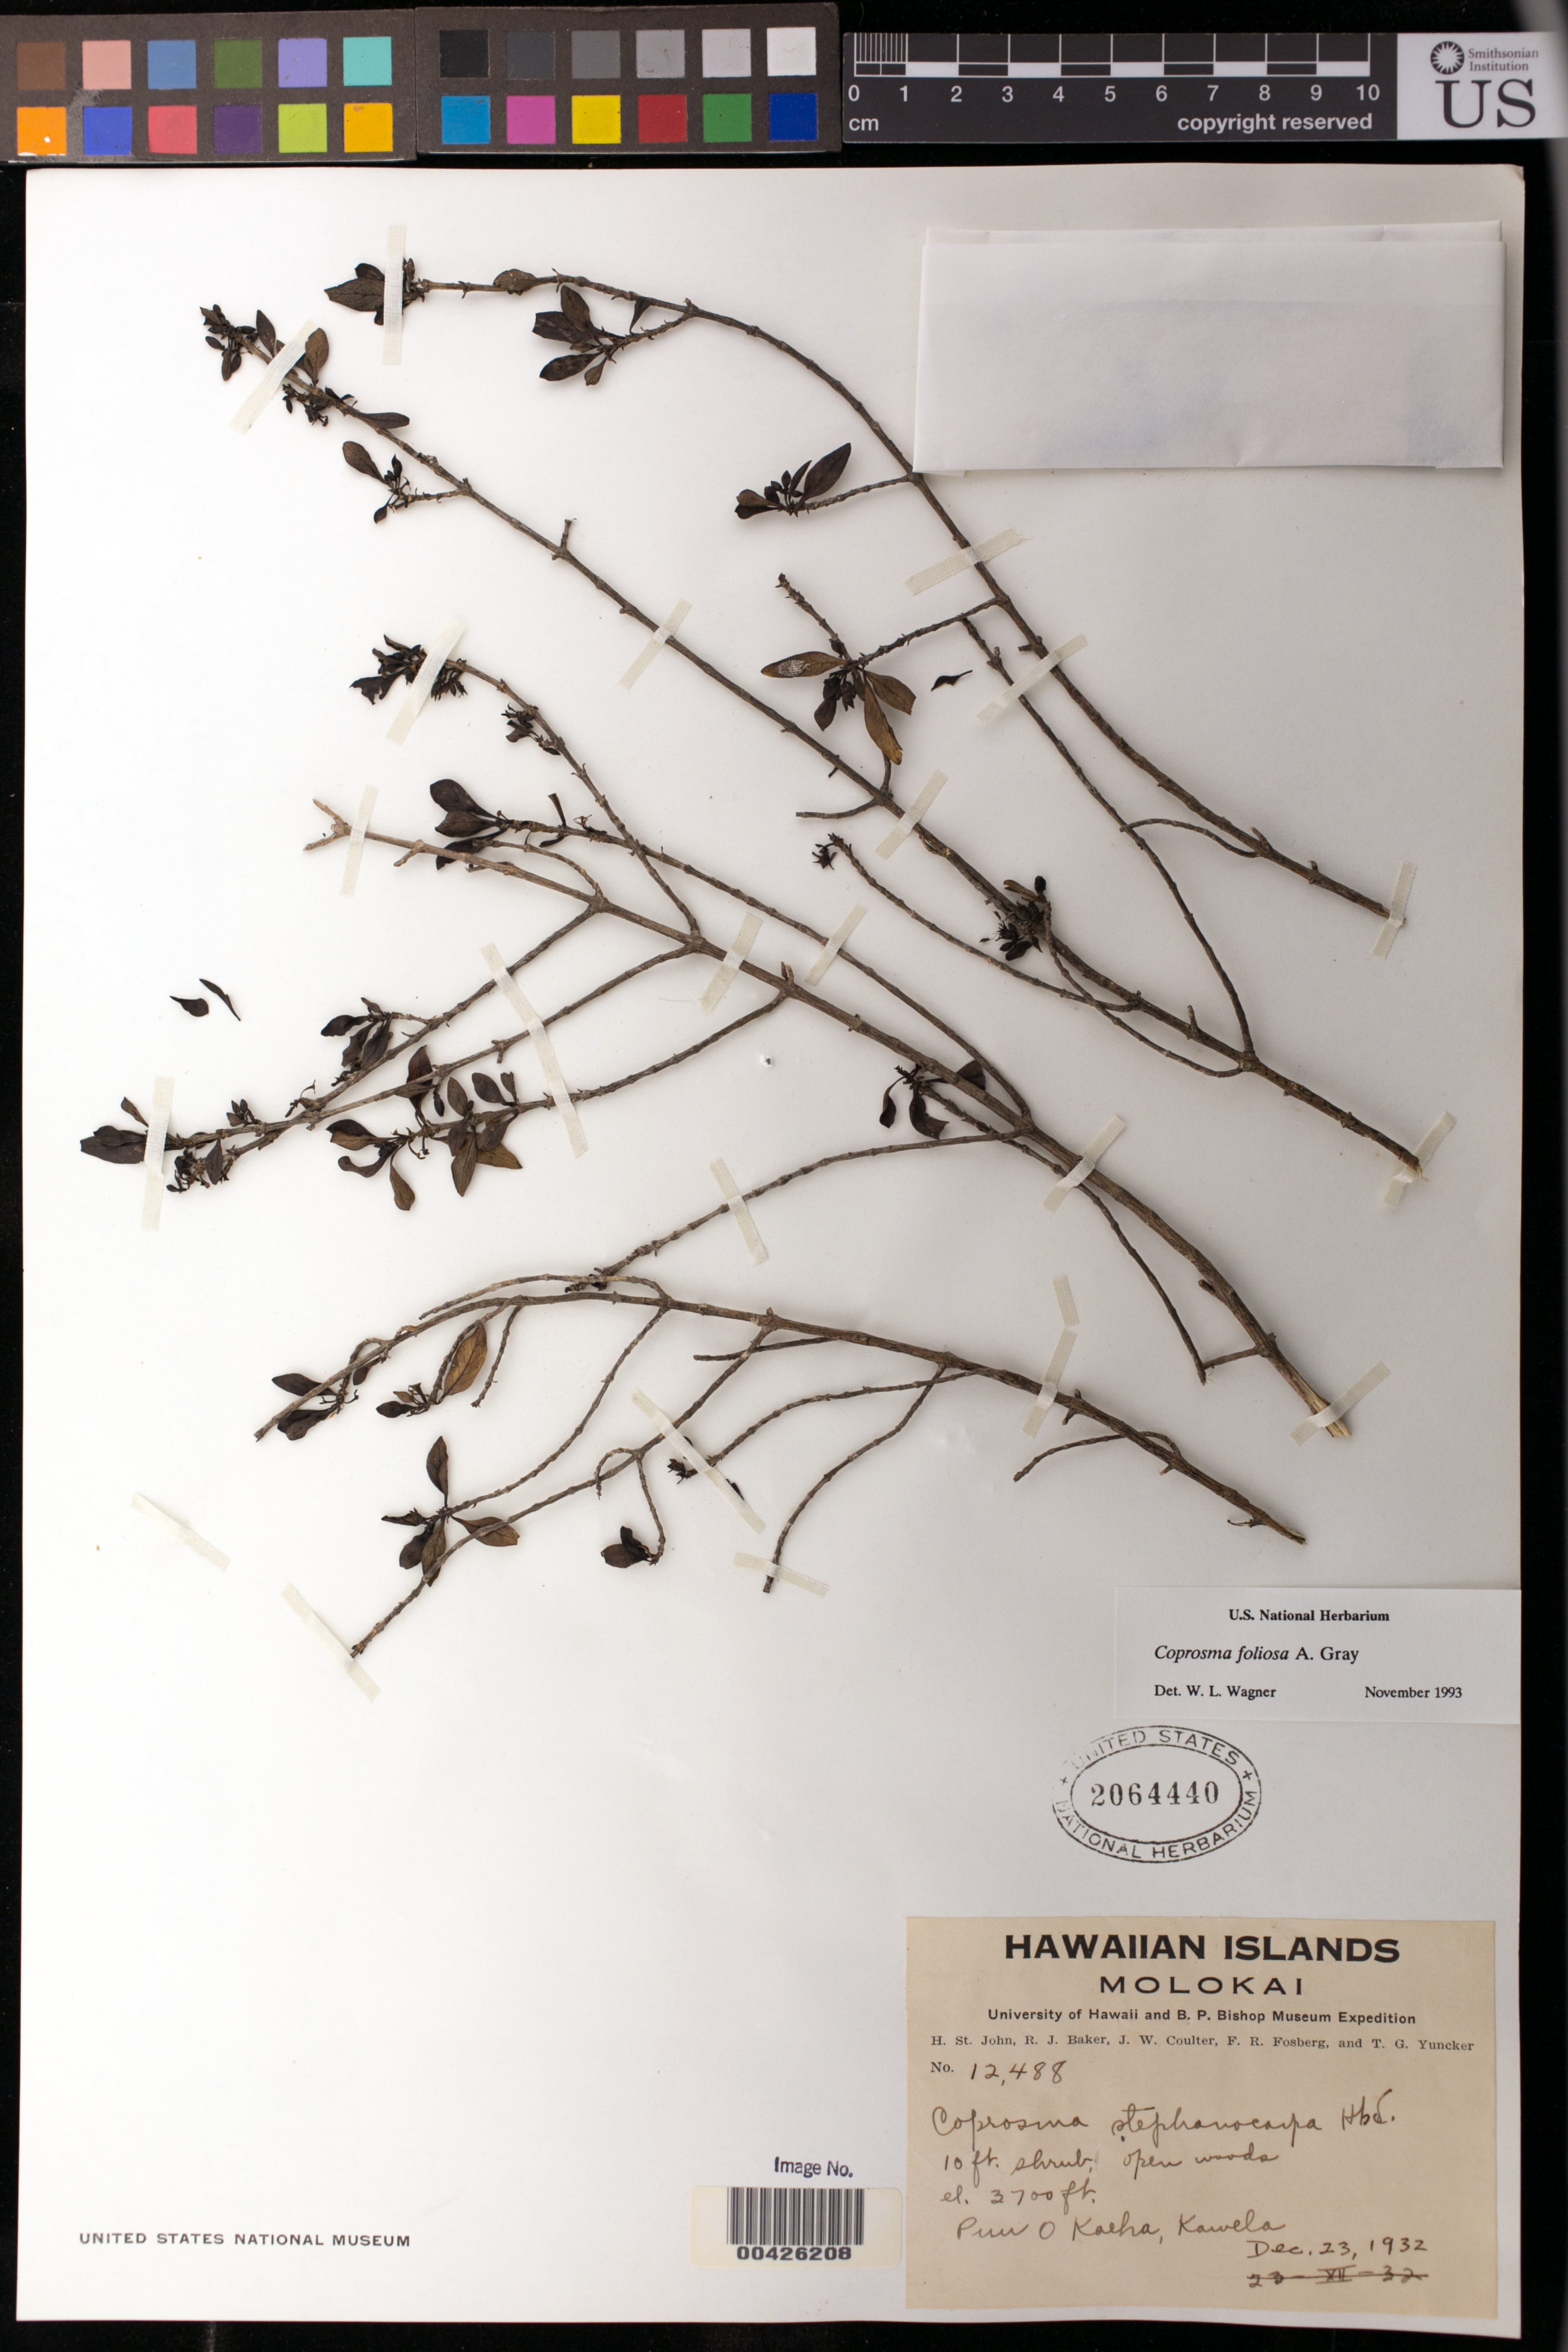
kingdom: Plantae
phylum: Tracheophyta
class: Magnoliopsida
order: Gentianales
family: Rubiaceae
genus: Coprosma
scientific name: Coprosma foliosa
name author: A. Gray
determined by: Wagner, W. L., (BOT), Smithsonian Institution - National Museum of Natural History (UNITED STATES)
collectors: H. St. John, R. J. Baker, J. W. Coulter & F. R. Fosberg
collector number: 12488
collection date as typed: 23 Dec 1932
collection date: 1932-12-23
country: United States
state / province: Hawaii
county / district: Maui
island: Moloka'i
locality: Puu O Kaeha, Kawela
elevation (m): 1128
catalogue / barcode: US 2064440